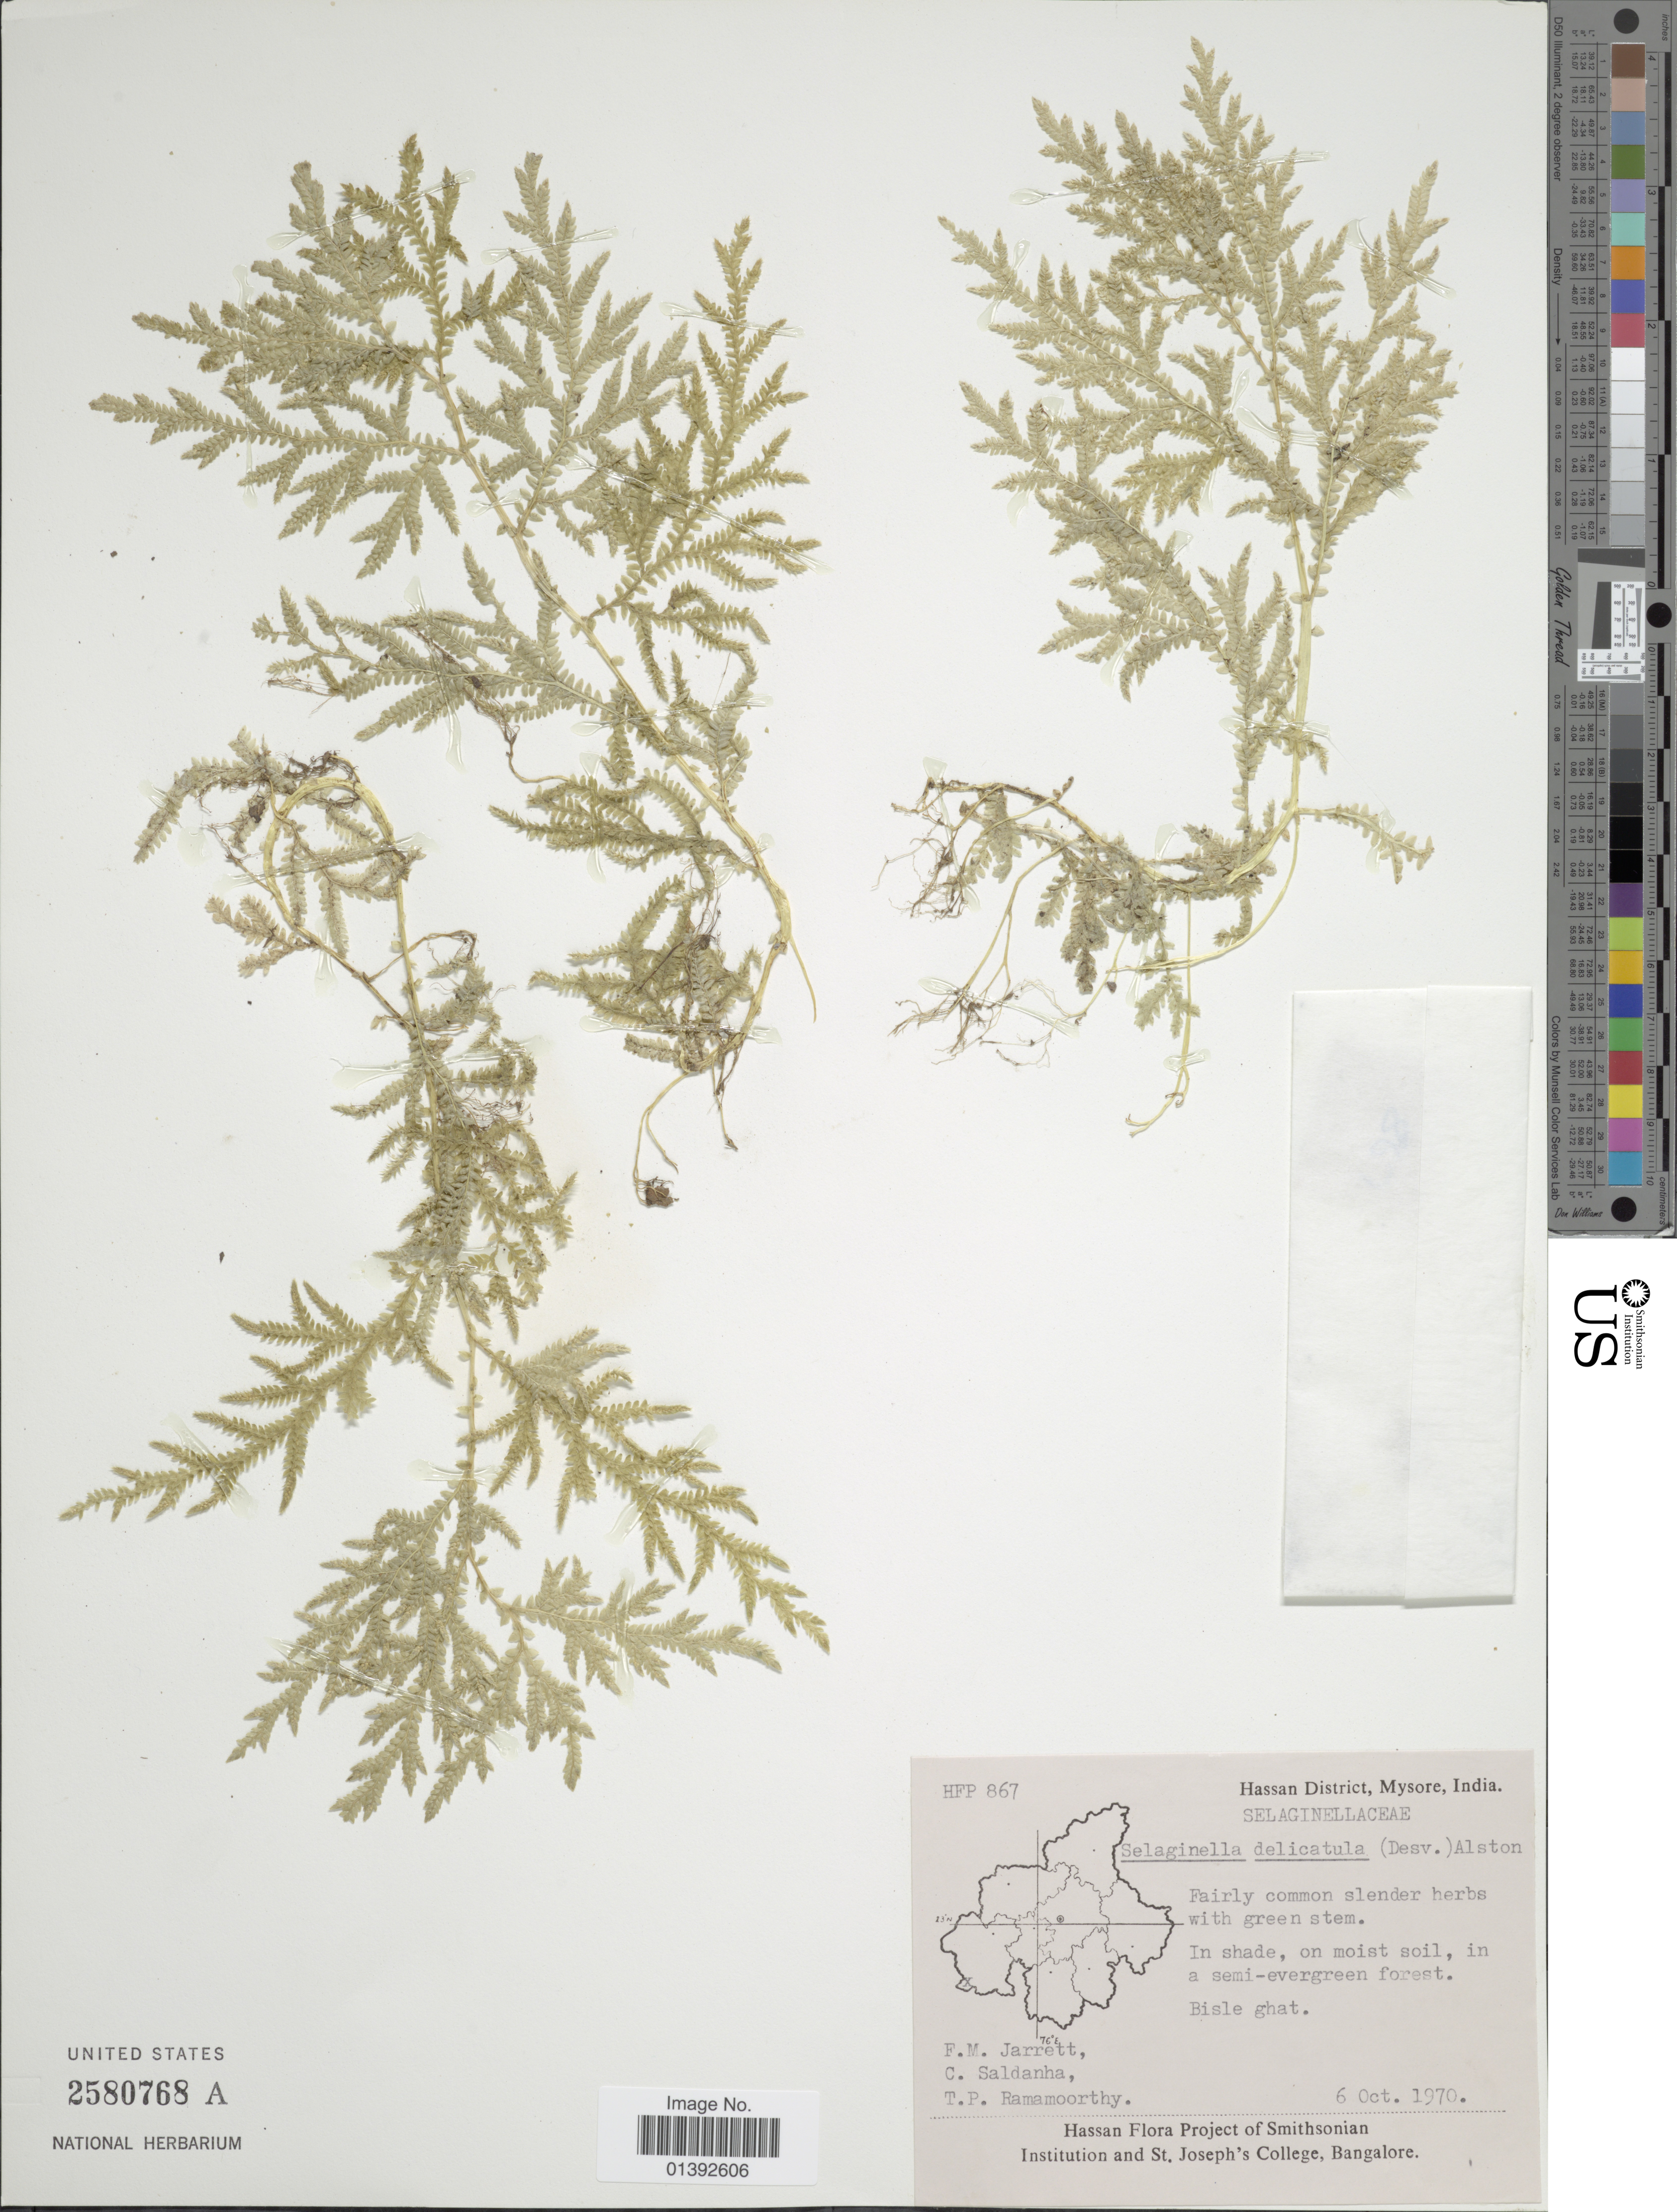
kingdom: Plantae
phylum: Tracheophyta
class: Lycopodiopsida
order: Selaginellales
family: Selaginellaceae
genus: Selaginella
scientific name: Selaginella delicatula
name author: (Desv.) Alston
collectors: F. M. Jarrett, C. Saldanha & T. P. Ramamoorthy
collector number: HFP 867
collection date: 1970-10-06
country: India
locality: Hassan District, Mysore, Bisle ghat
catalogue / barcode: US 2580768A